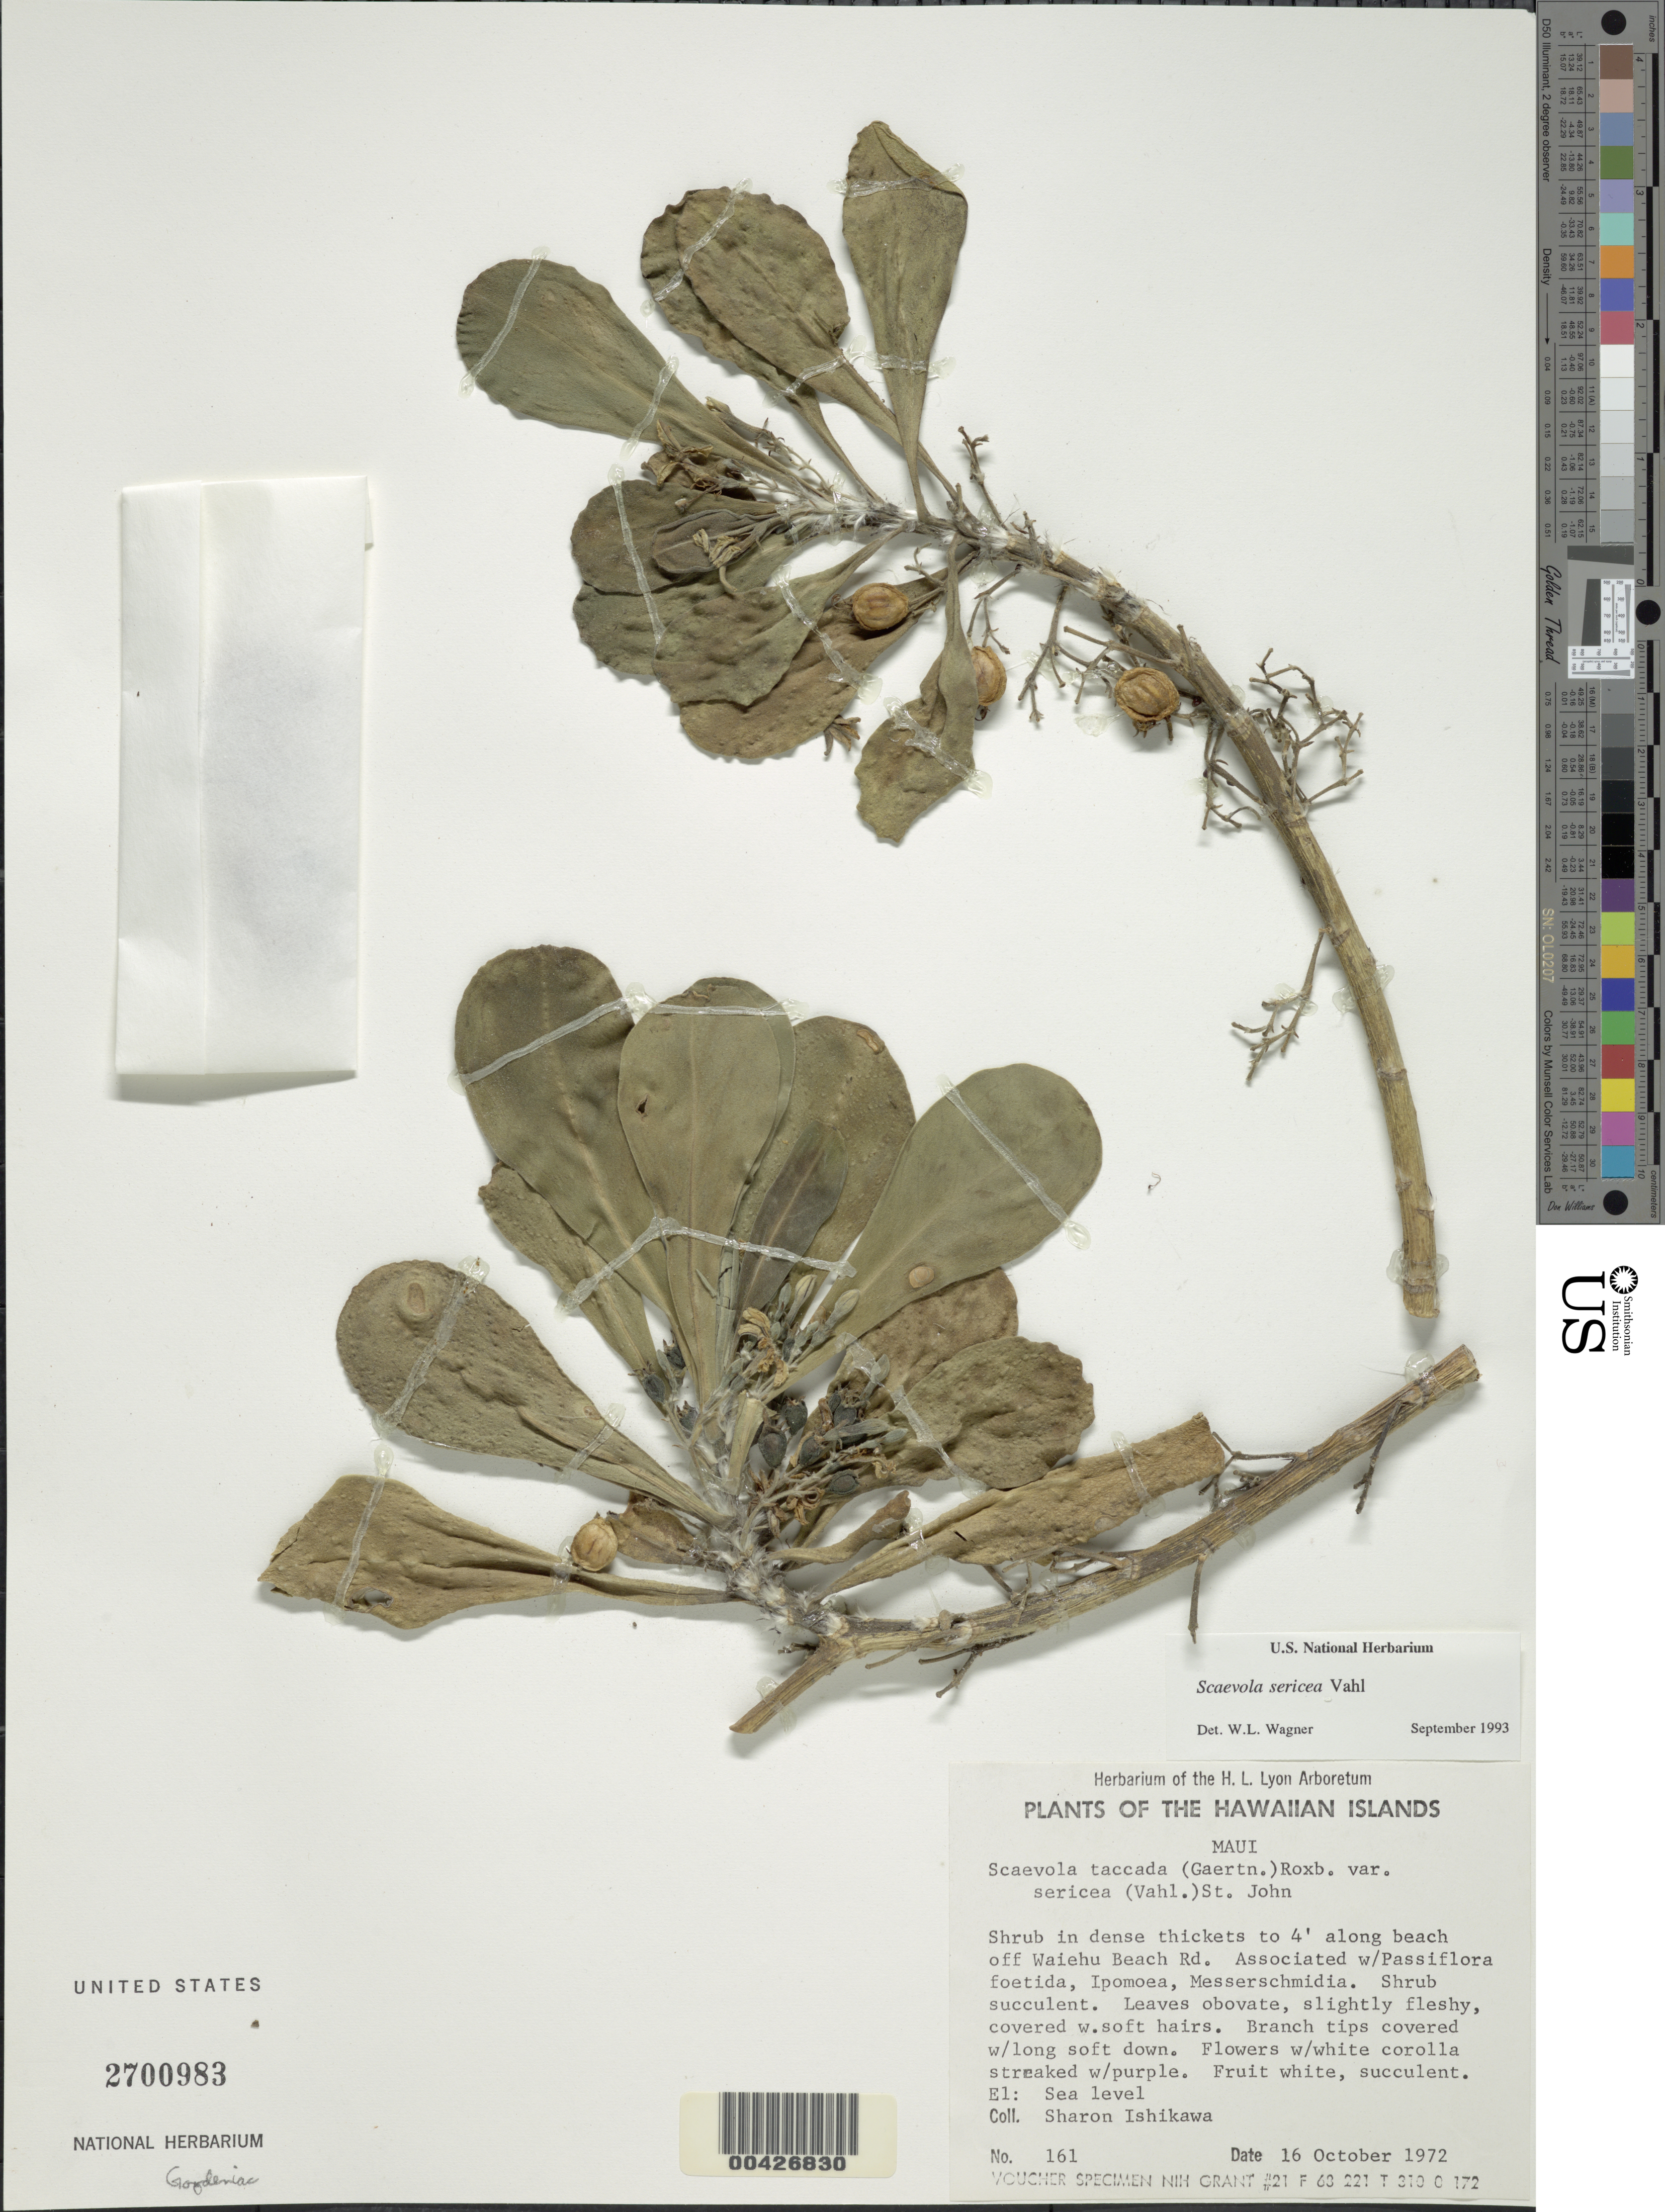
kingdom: Plantae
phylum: Tracheophyta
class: Magnoliopsida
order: Asterales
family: Goodeniaceae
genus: Scaevola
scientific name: Scaevola taccada var. taccada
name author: (Gaertn.) Roxb.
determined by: Wagner, W. L., (BOT), Smithsonian Institution - National Museum of Natural History (UNITED STATES)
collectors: S. S. Ishikawa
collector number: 161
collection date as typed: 16 Oct 1972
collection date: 1972-10-16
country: United States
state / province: Hawaii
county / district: Maui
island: Maui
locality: Along beach of Waiehu Beach Road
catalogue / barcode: US 2700983